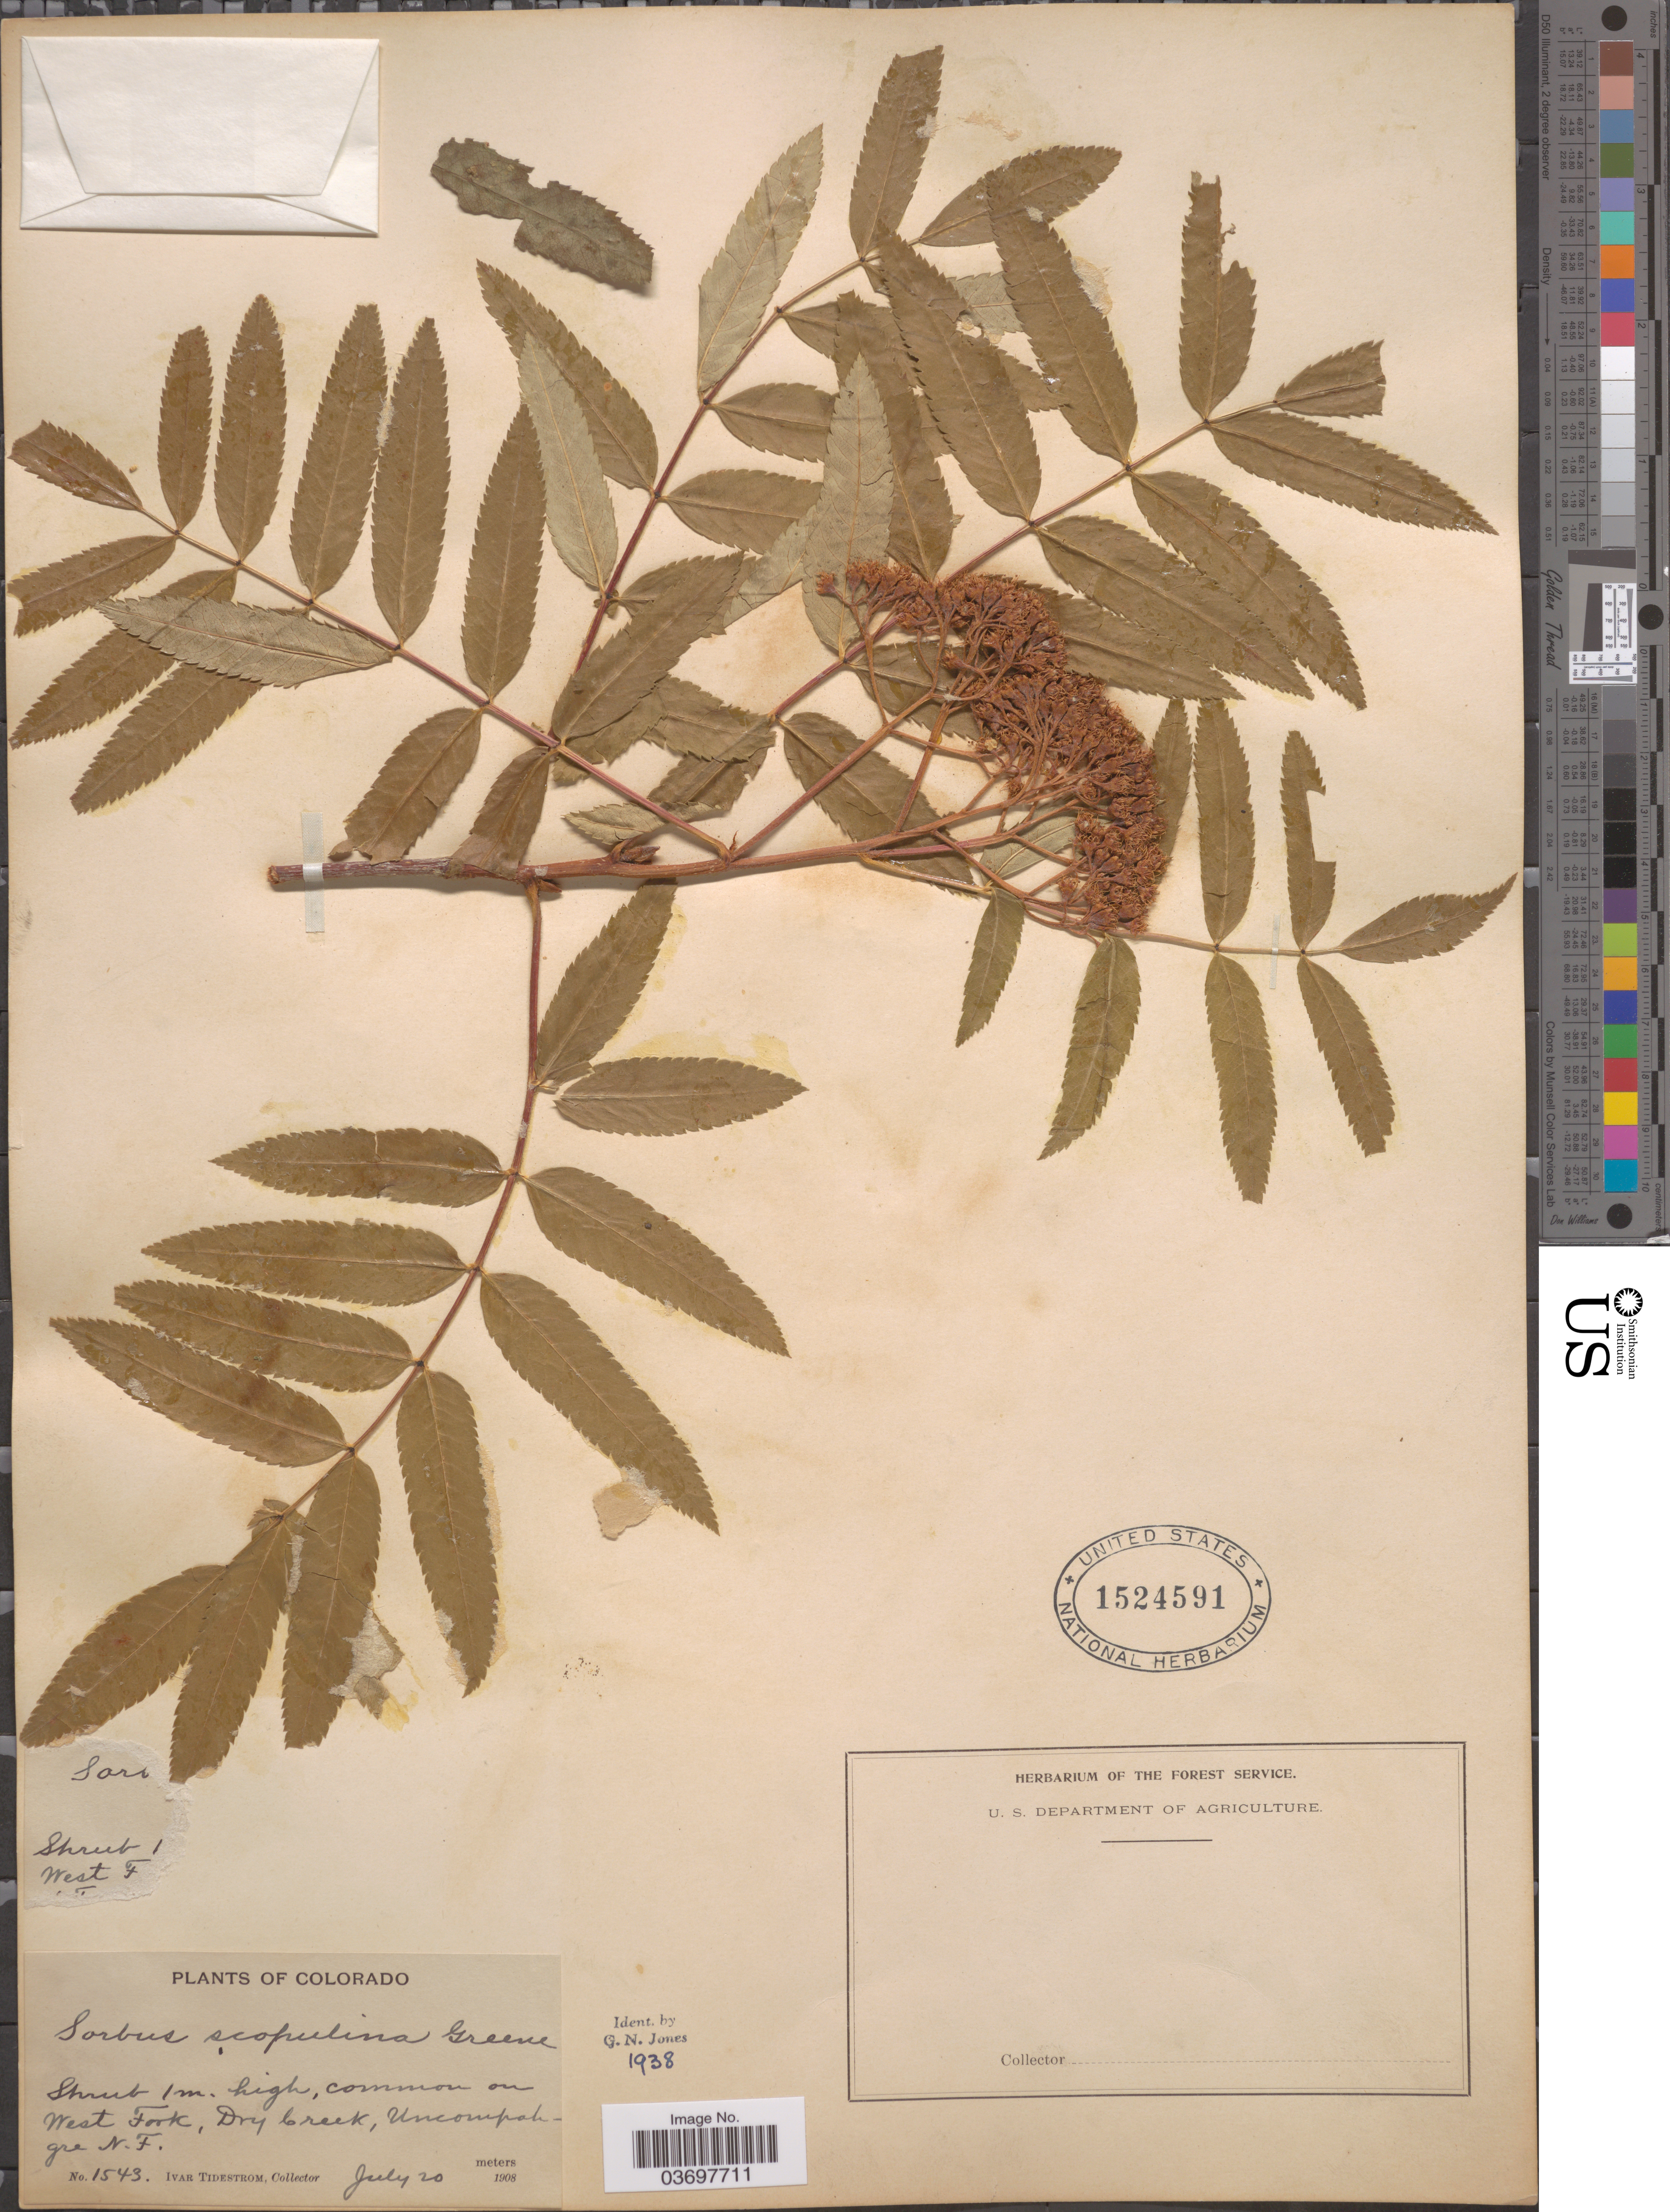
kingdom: Plantae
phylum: Tracheophyta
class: Magnoliopsida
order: Rosales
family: Rosaceae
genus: Sorbus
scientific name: Sorbus scopulina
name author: Greene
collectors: I. F. Tidestrom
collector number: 1543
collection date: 1908-07-20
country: United States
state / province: Colorado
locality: West Fork, Dry Creek, Uncompahgre N.F.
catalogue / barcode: US 1524591